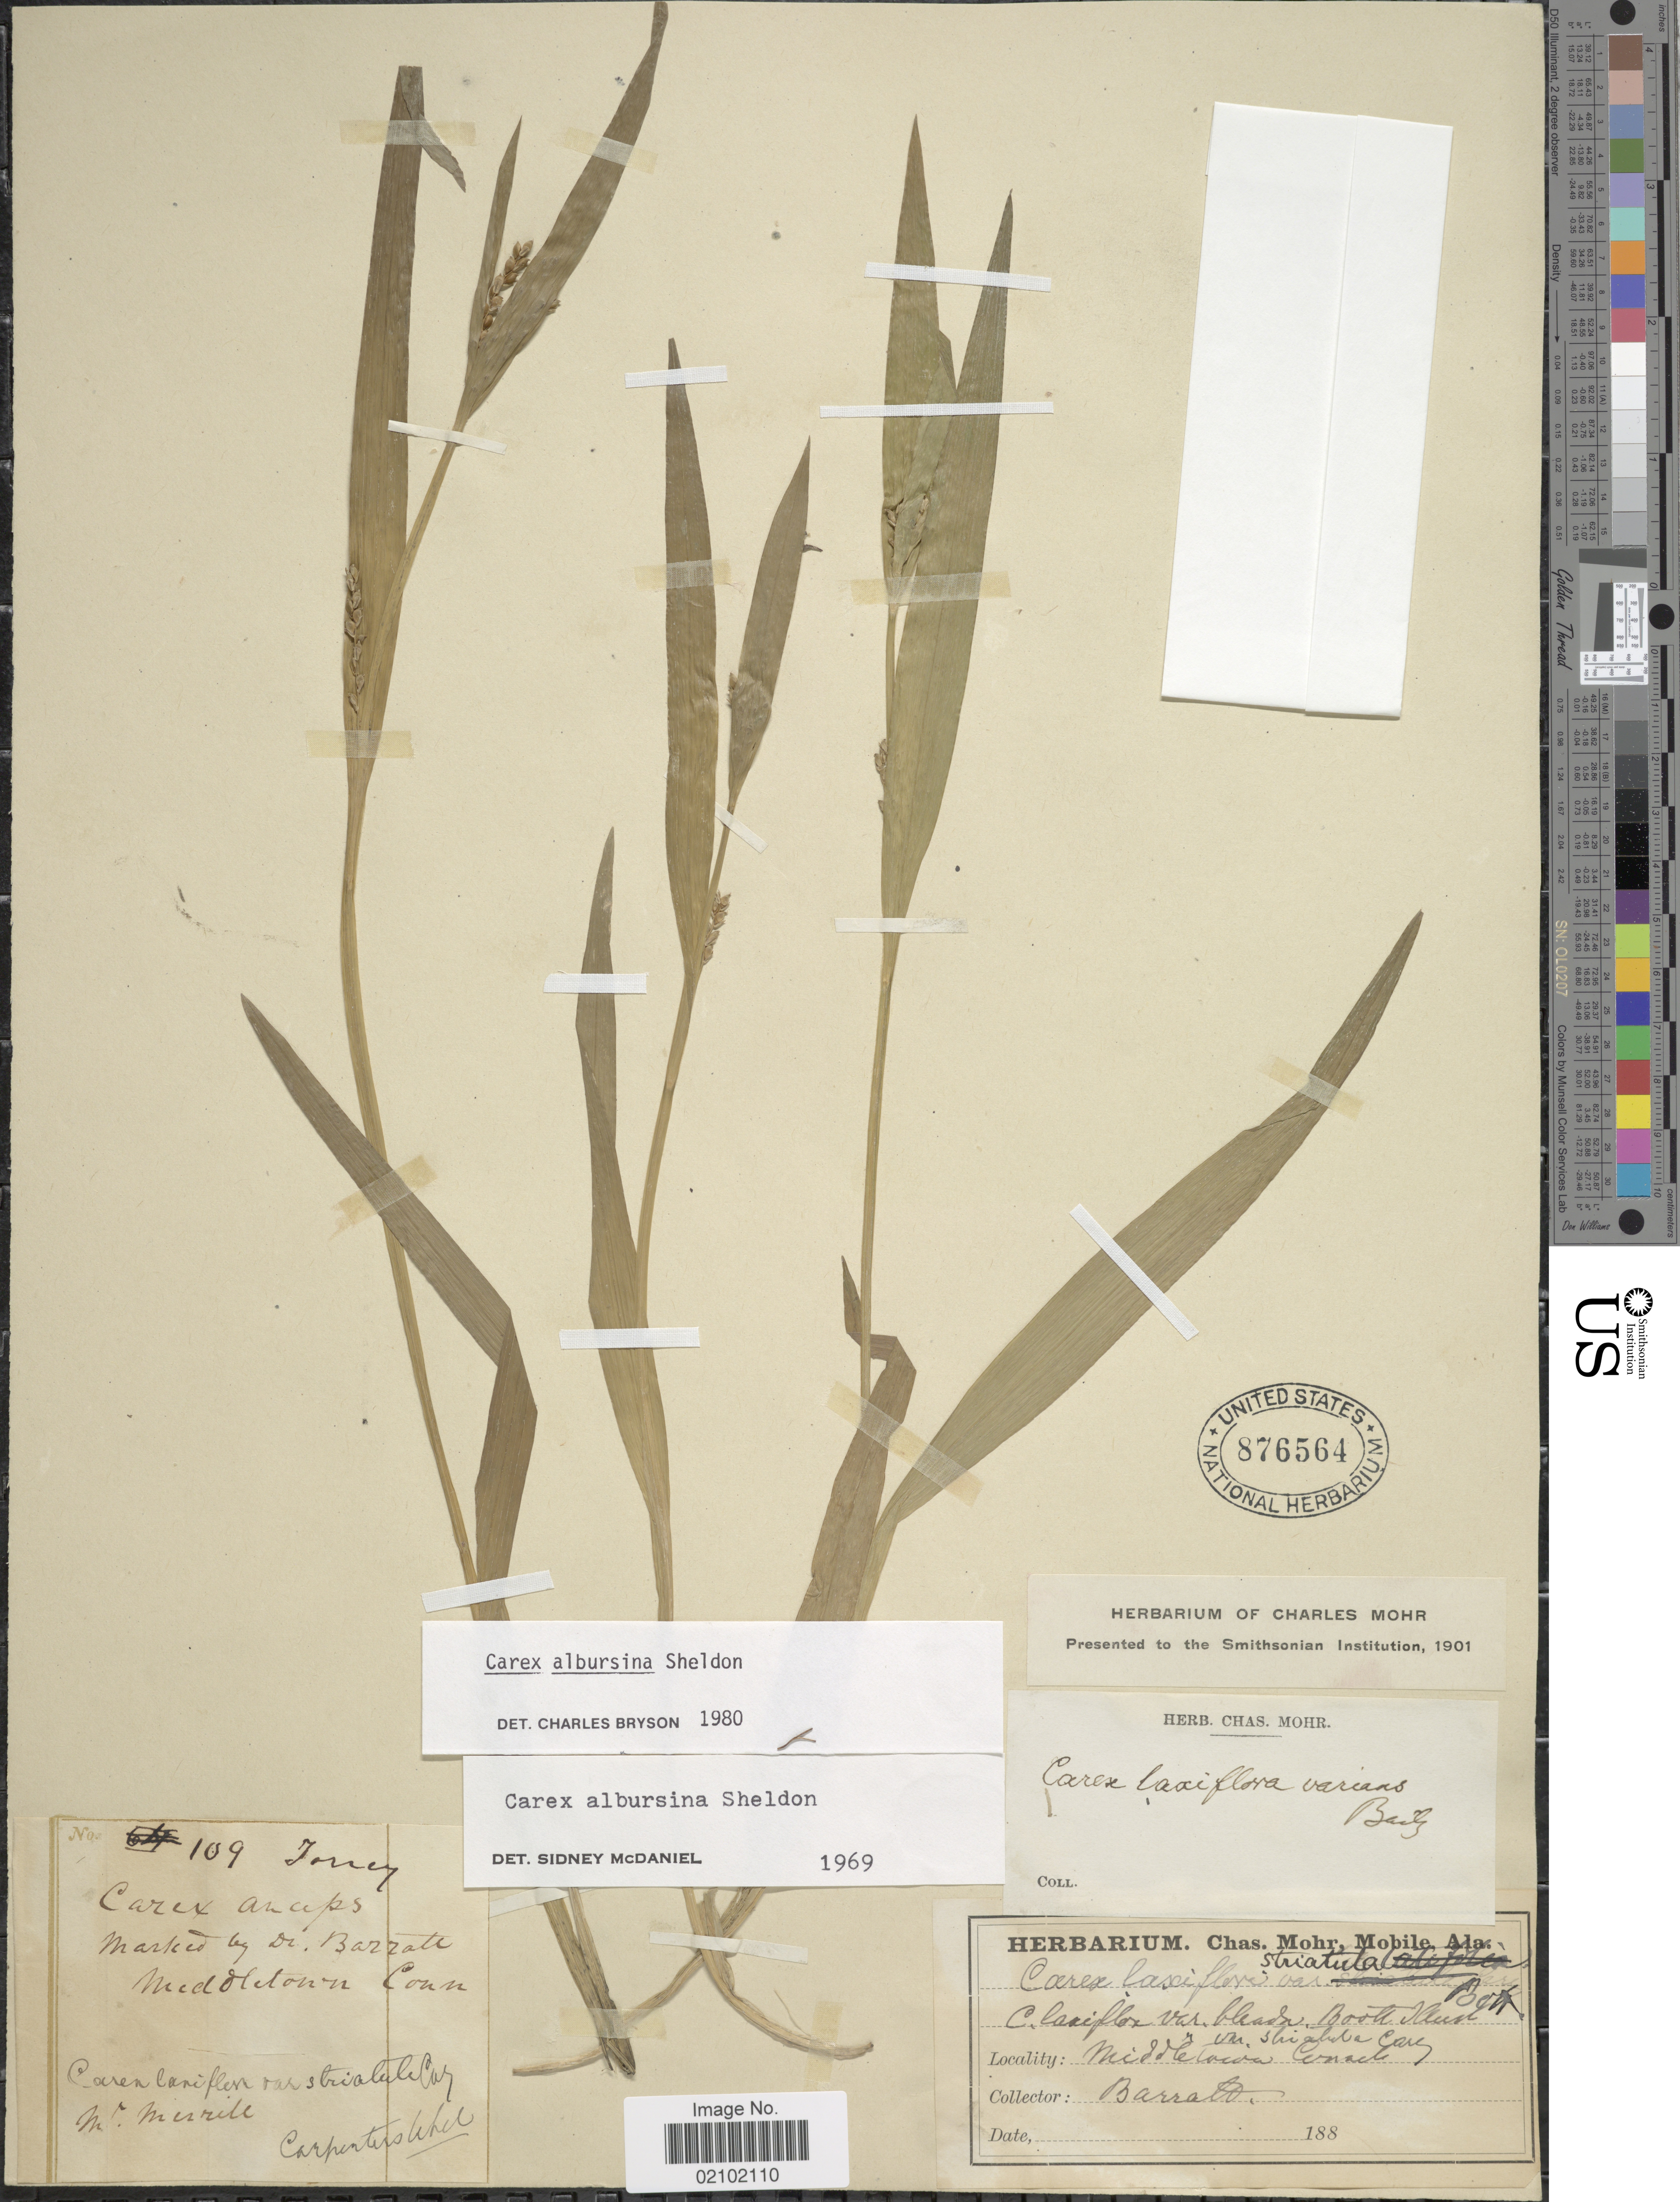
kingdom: Plantae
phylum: Tracheophyta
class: Liliopsida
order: Poales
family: Cyperaceae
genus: Carex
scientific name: Carex albursina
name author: E. Sheld.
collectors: Barratt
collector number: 109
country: United States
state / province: Connecticut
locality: Middletown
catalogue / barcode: US 876564